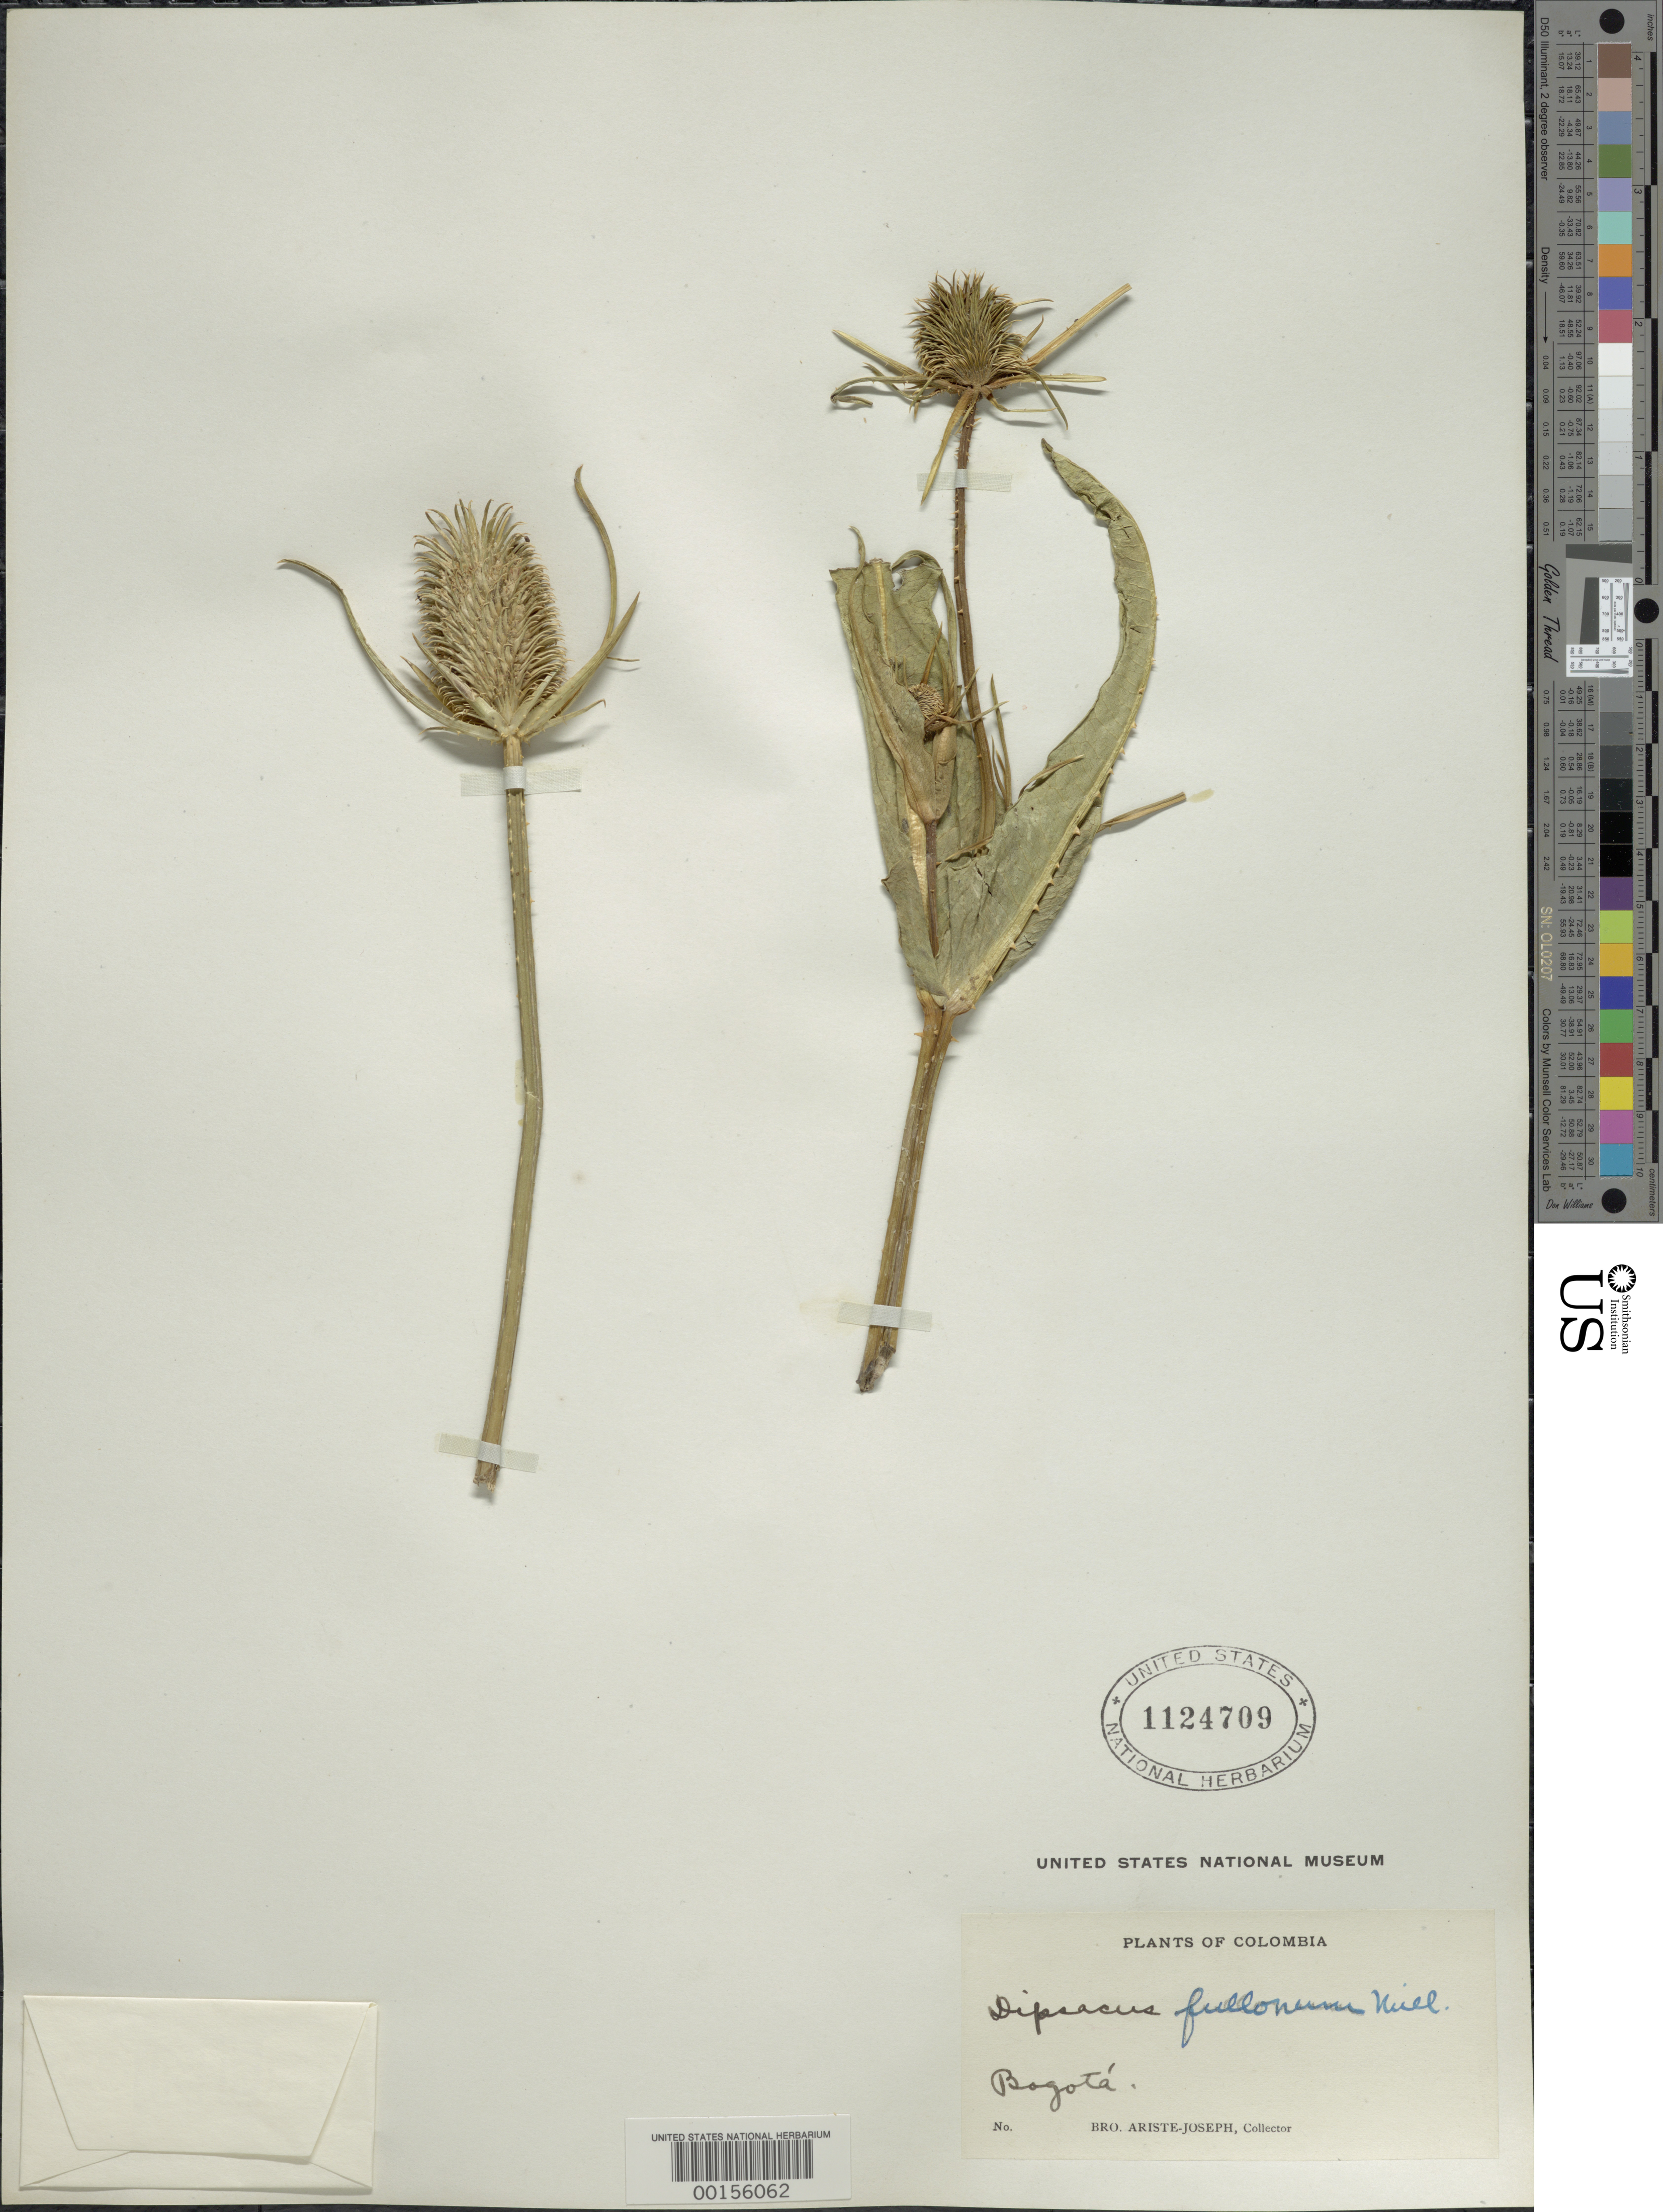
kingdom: Plantae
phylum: Tracheophyta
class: Magnoliopsida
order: Dipsacales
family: Caprifoliaceae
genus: Dipsacus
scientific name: Dipsacus fullonum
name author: L.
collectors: Bro. Ariste-Joseph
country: Colombia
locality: Bogota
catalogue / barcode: US 1124709